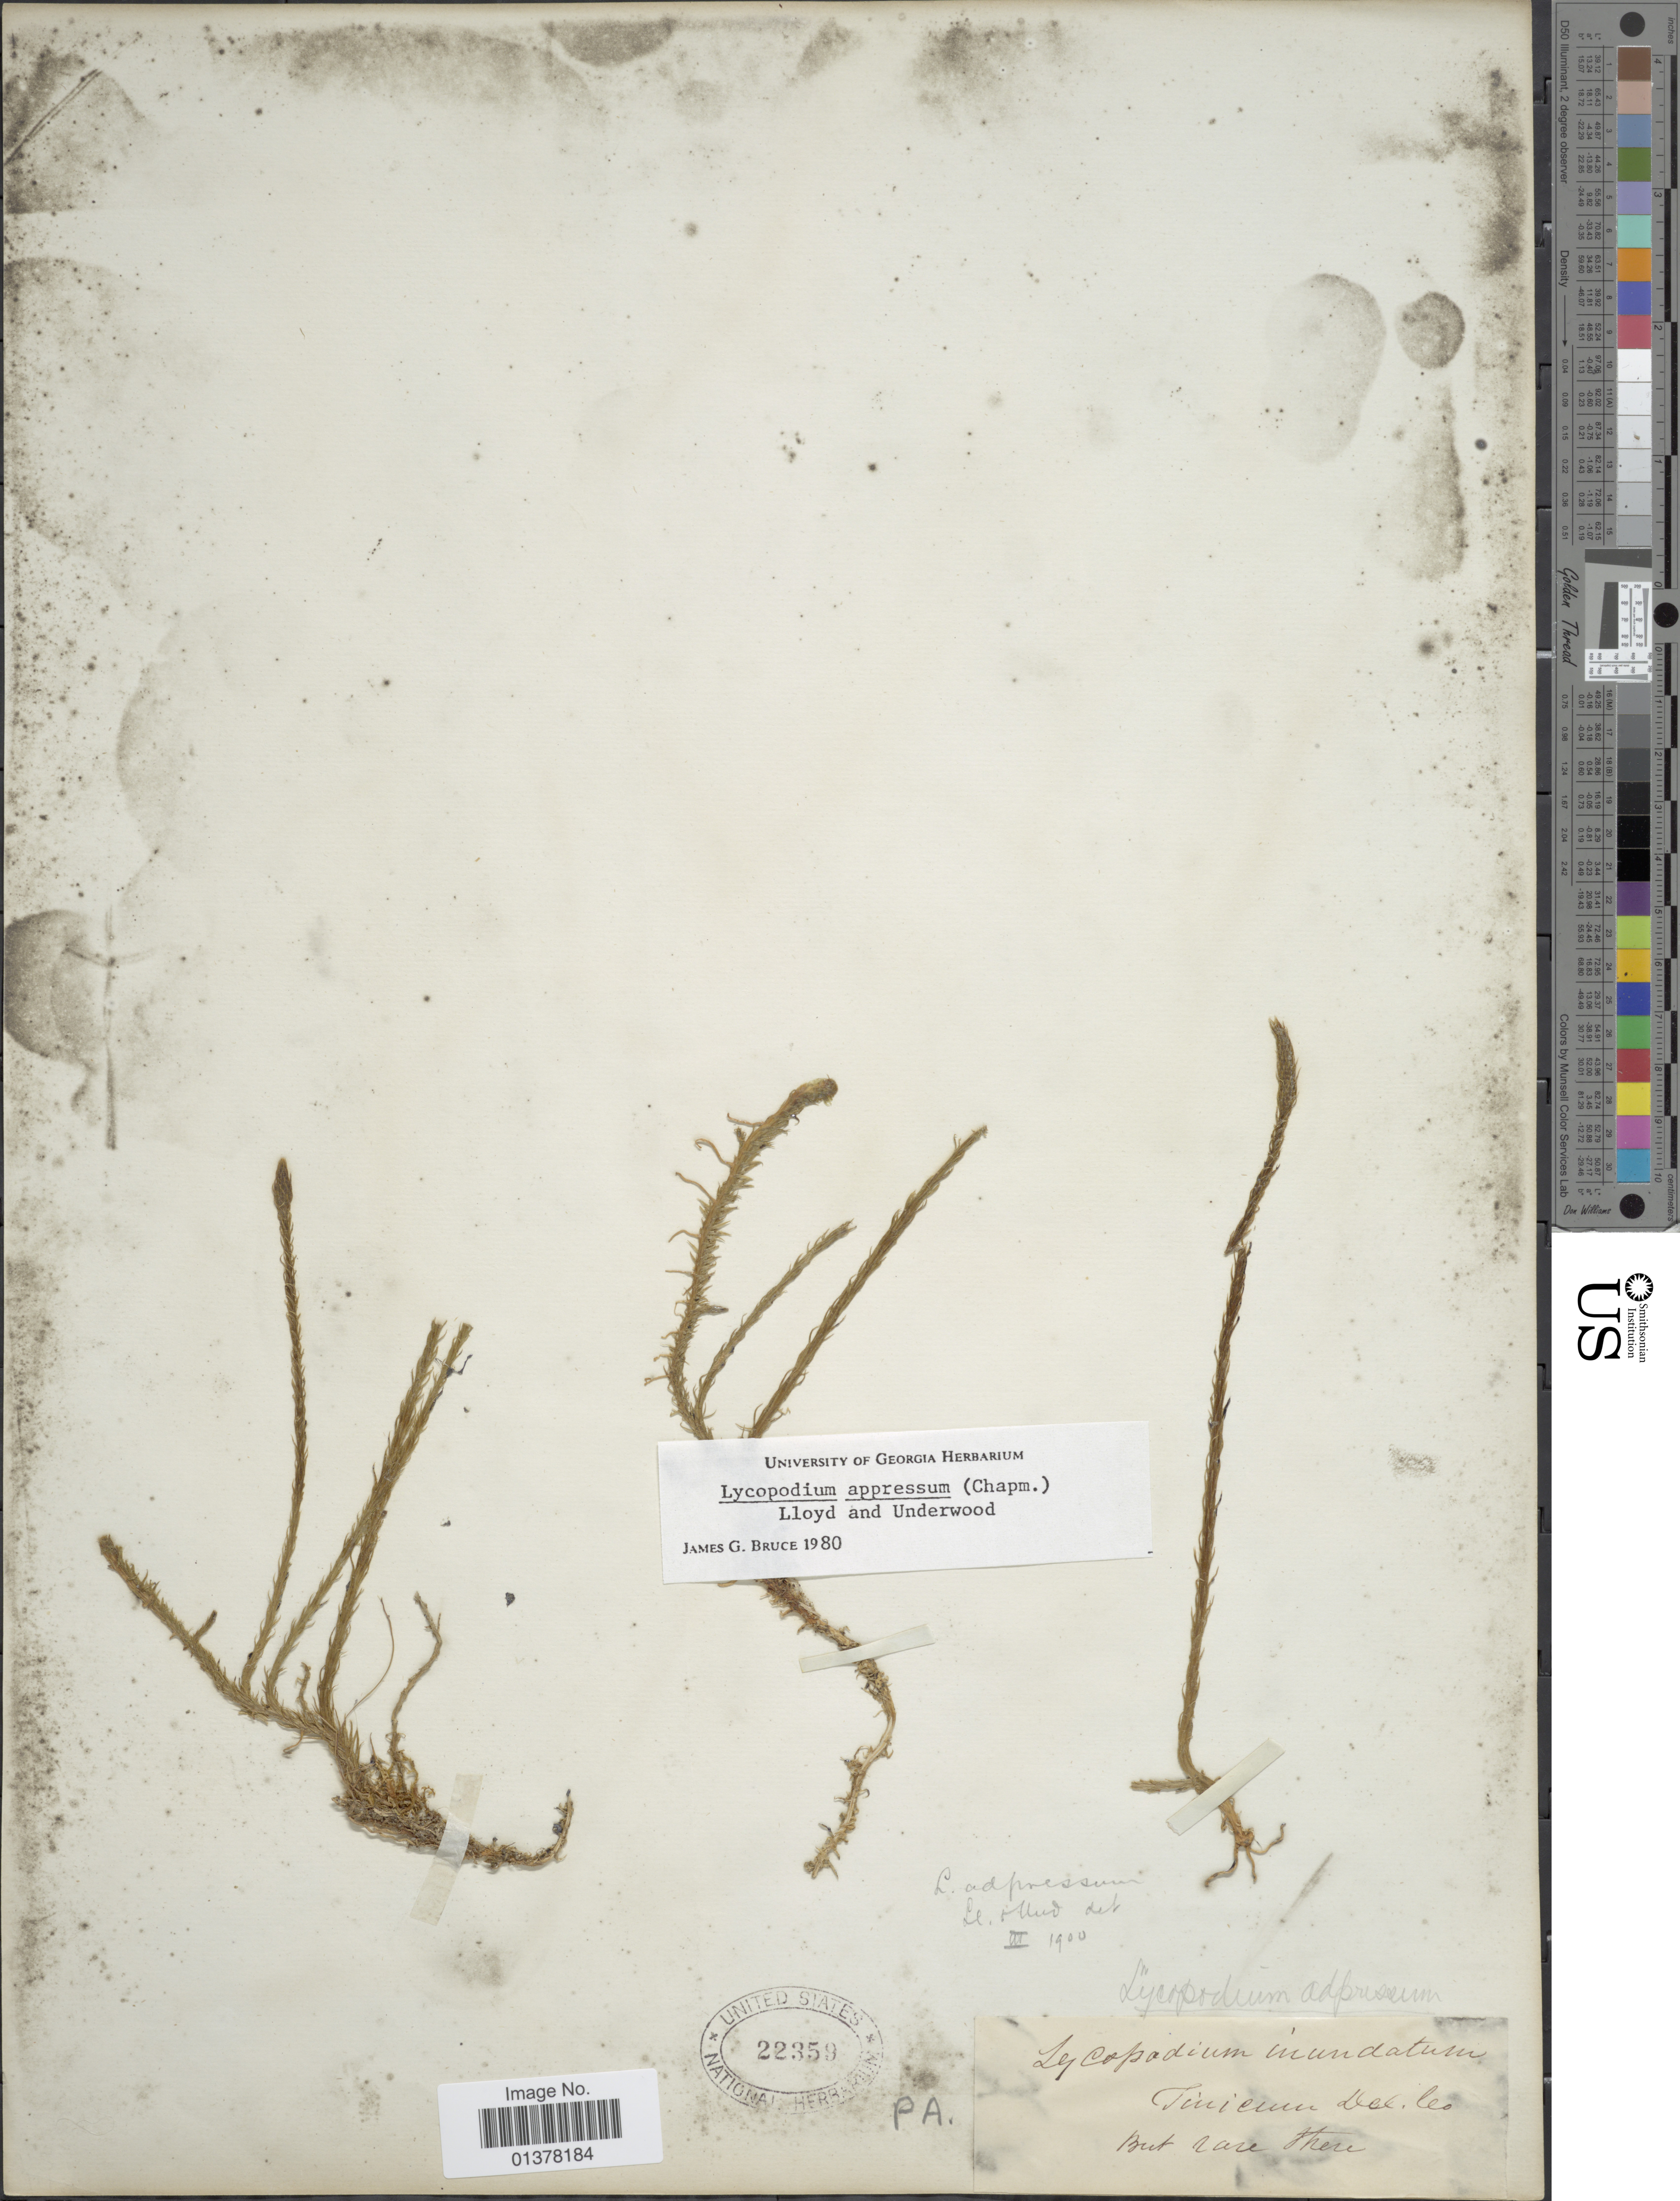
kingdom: Plantae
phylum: Tracheophyta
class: Lycopodiopsida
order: Lycopodiales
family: Lycopodiaceae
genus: Lycopodiella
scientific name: Lycopodiella appressa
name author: (Chapm.) Cranfill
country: United States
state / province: Pennsylvania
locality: Tinicum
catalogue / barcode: US 22359